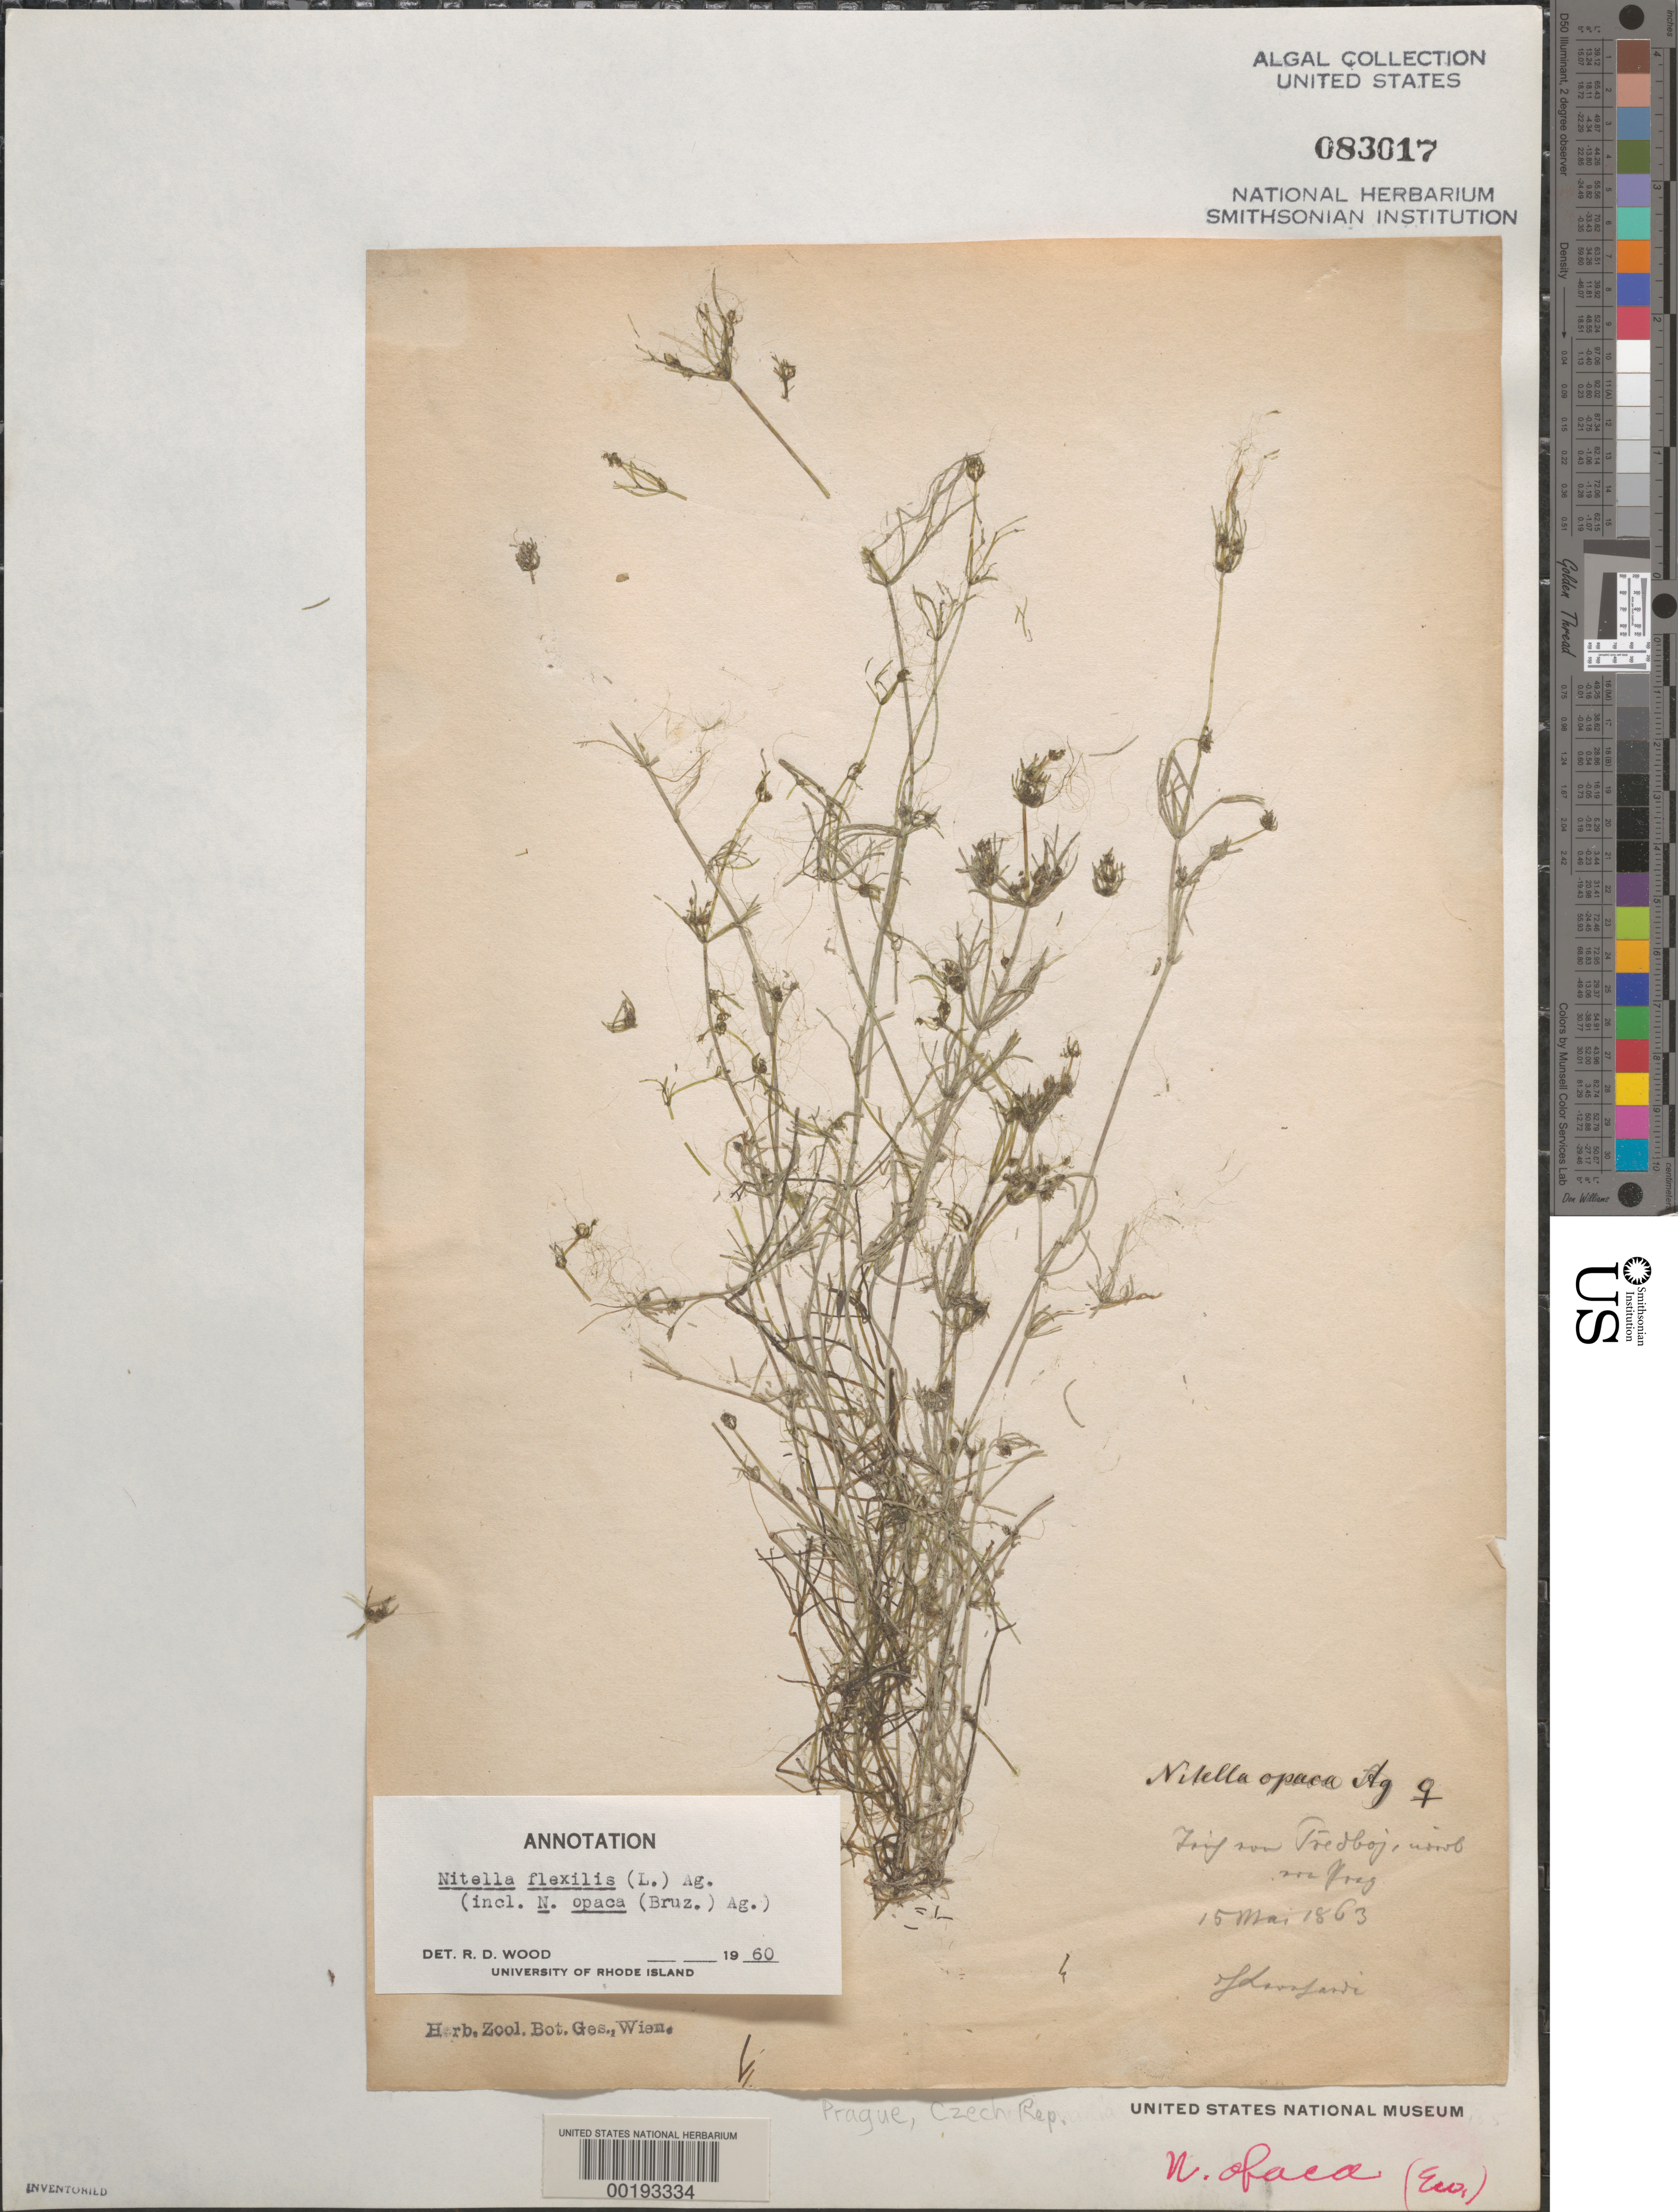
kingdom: Plantae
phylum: Charophyta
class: Charophyceae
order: Charales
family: Characeae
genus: Nitella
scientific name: Nitella flexilis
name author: (L.) C. Agardh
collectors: -. Kovnsardi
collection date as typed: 15 May 1863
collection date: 1863-05-15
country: Czechia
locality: Predboj, near prague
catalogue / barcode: US 83017